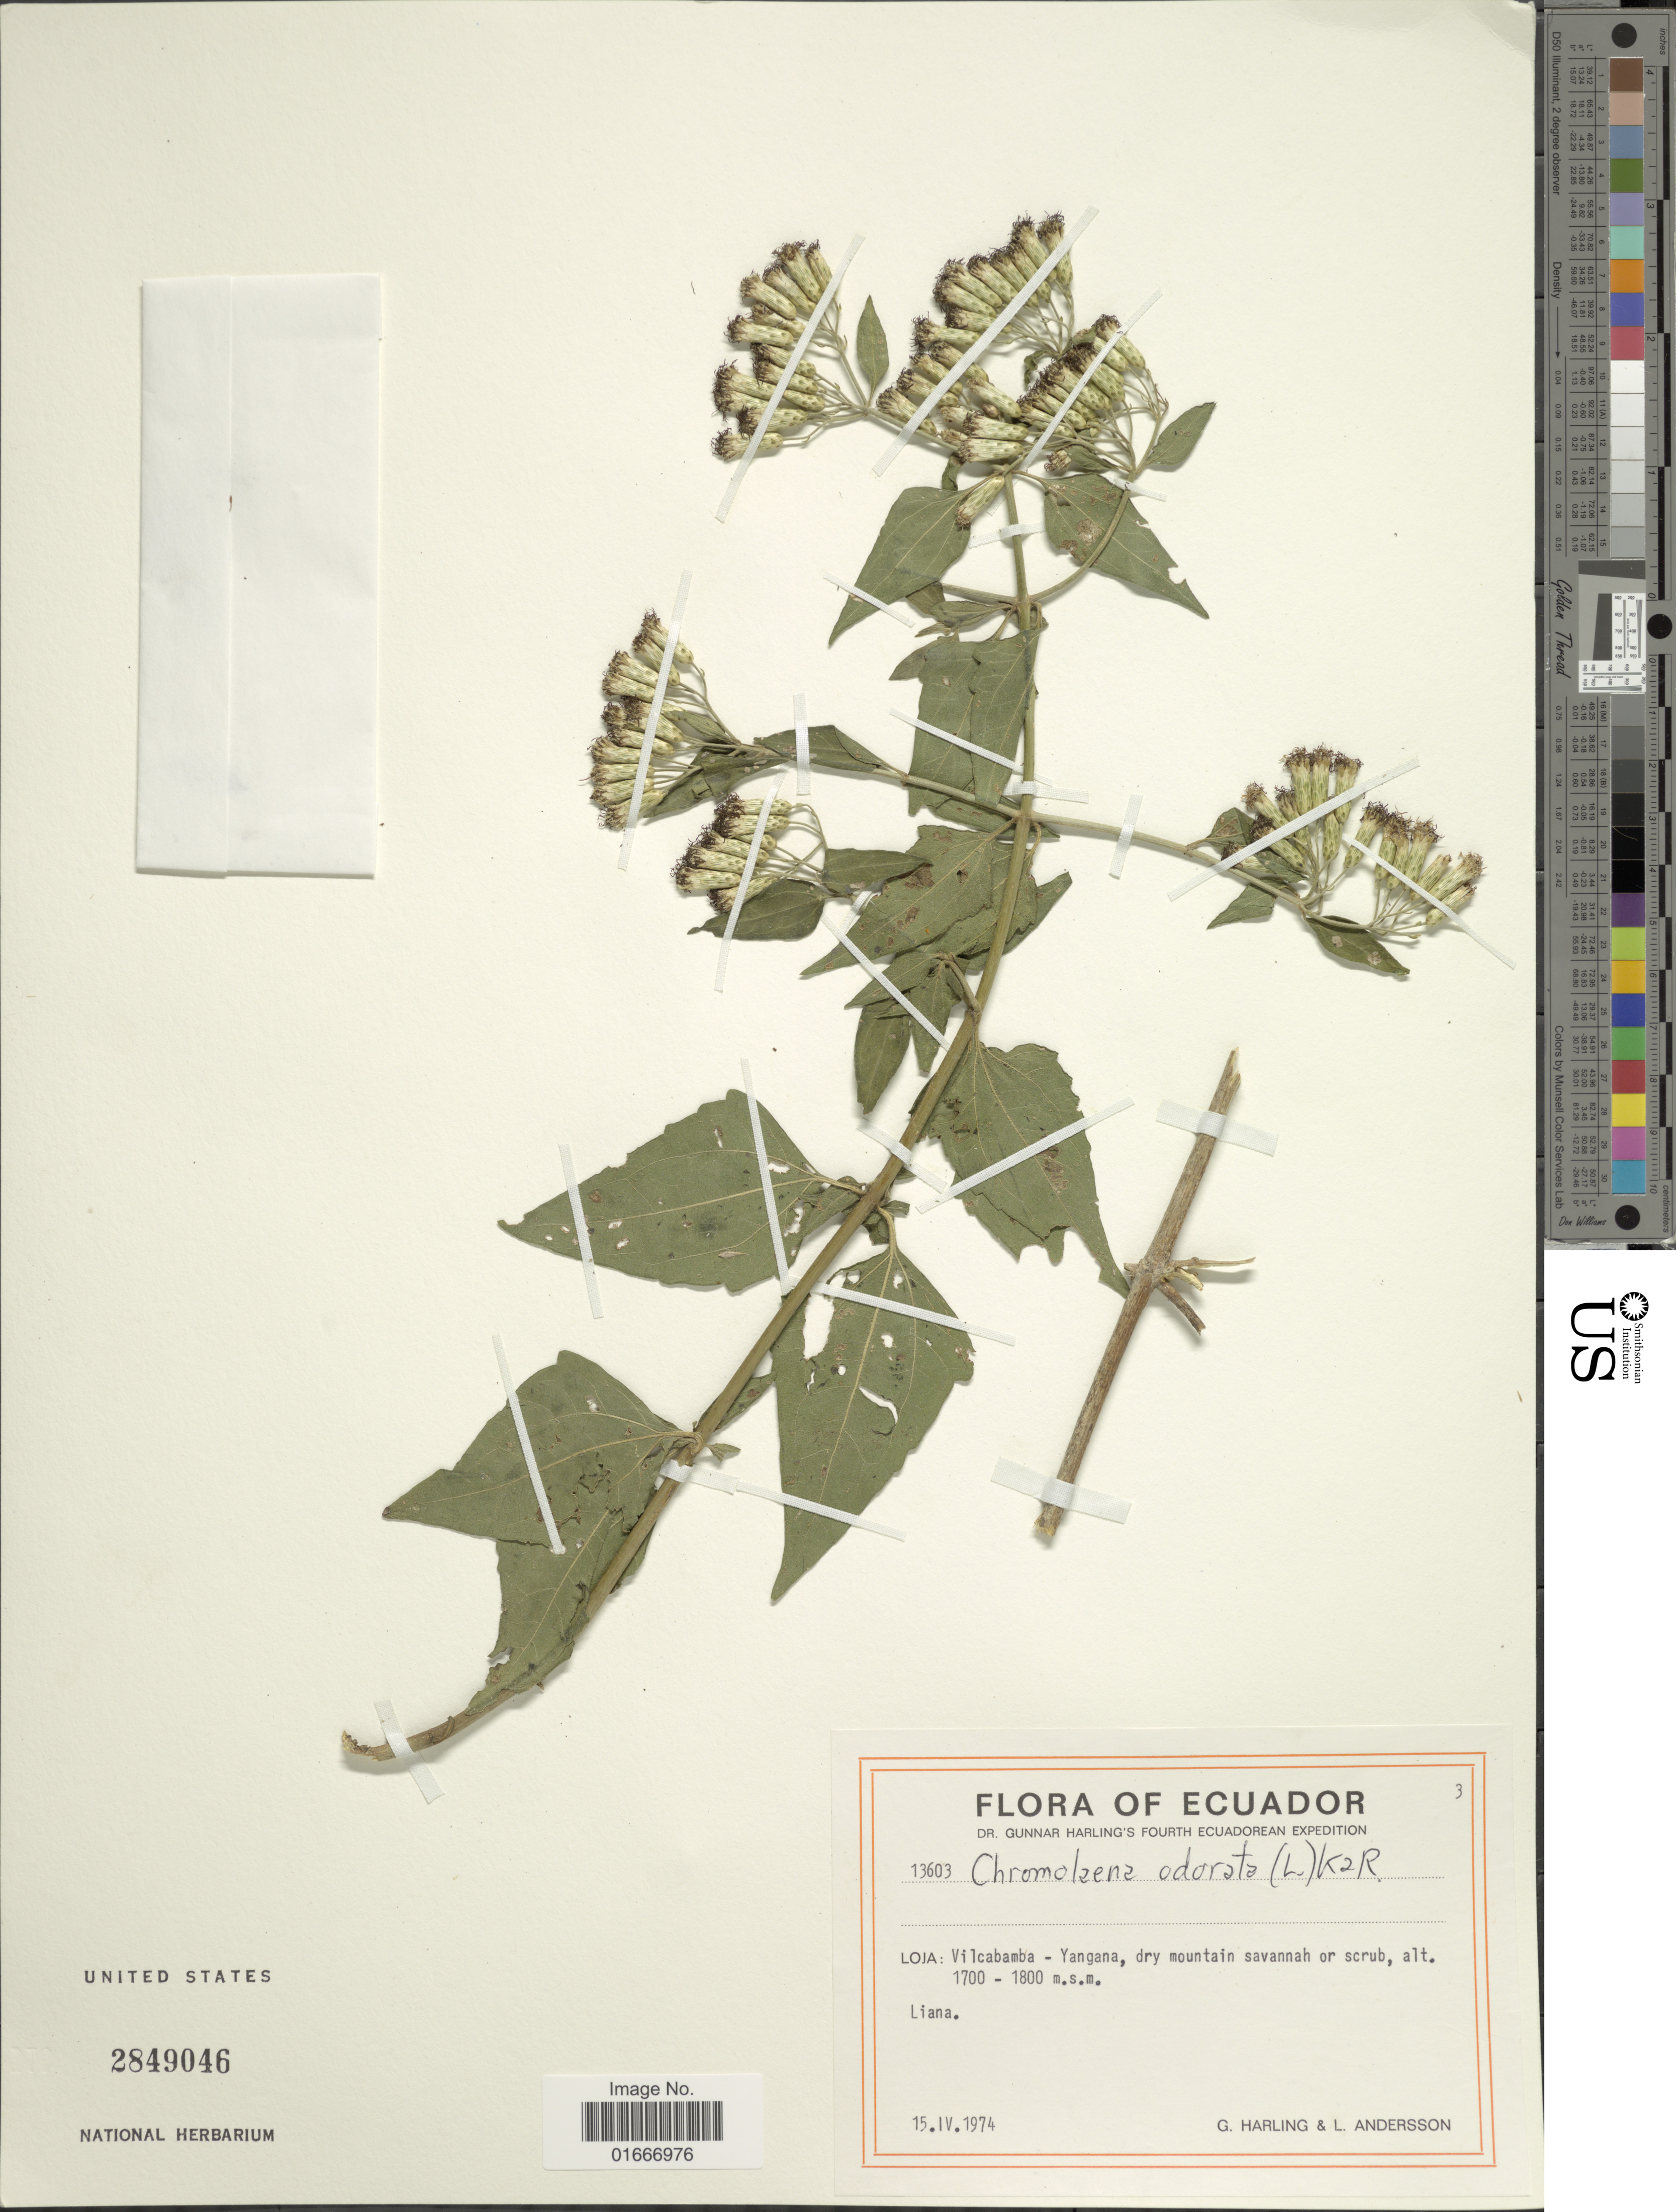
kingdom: Plantae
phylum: Tracheophyta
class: Magnoliopsida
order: Asterales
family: Asteraceae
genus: Chromolaena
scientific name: Chromolaena odorata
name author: (L.) R.M. King & H. Rob.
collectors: G. Harling & L. Andersson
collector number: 13603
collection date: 1974-04-15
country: Ecuador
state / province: Loja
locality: Vilcabamba - Yangana,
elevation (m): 1700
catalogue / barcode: US 2849046